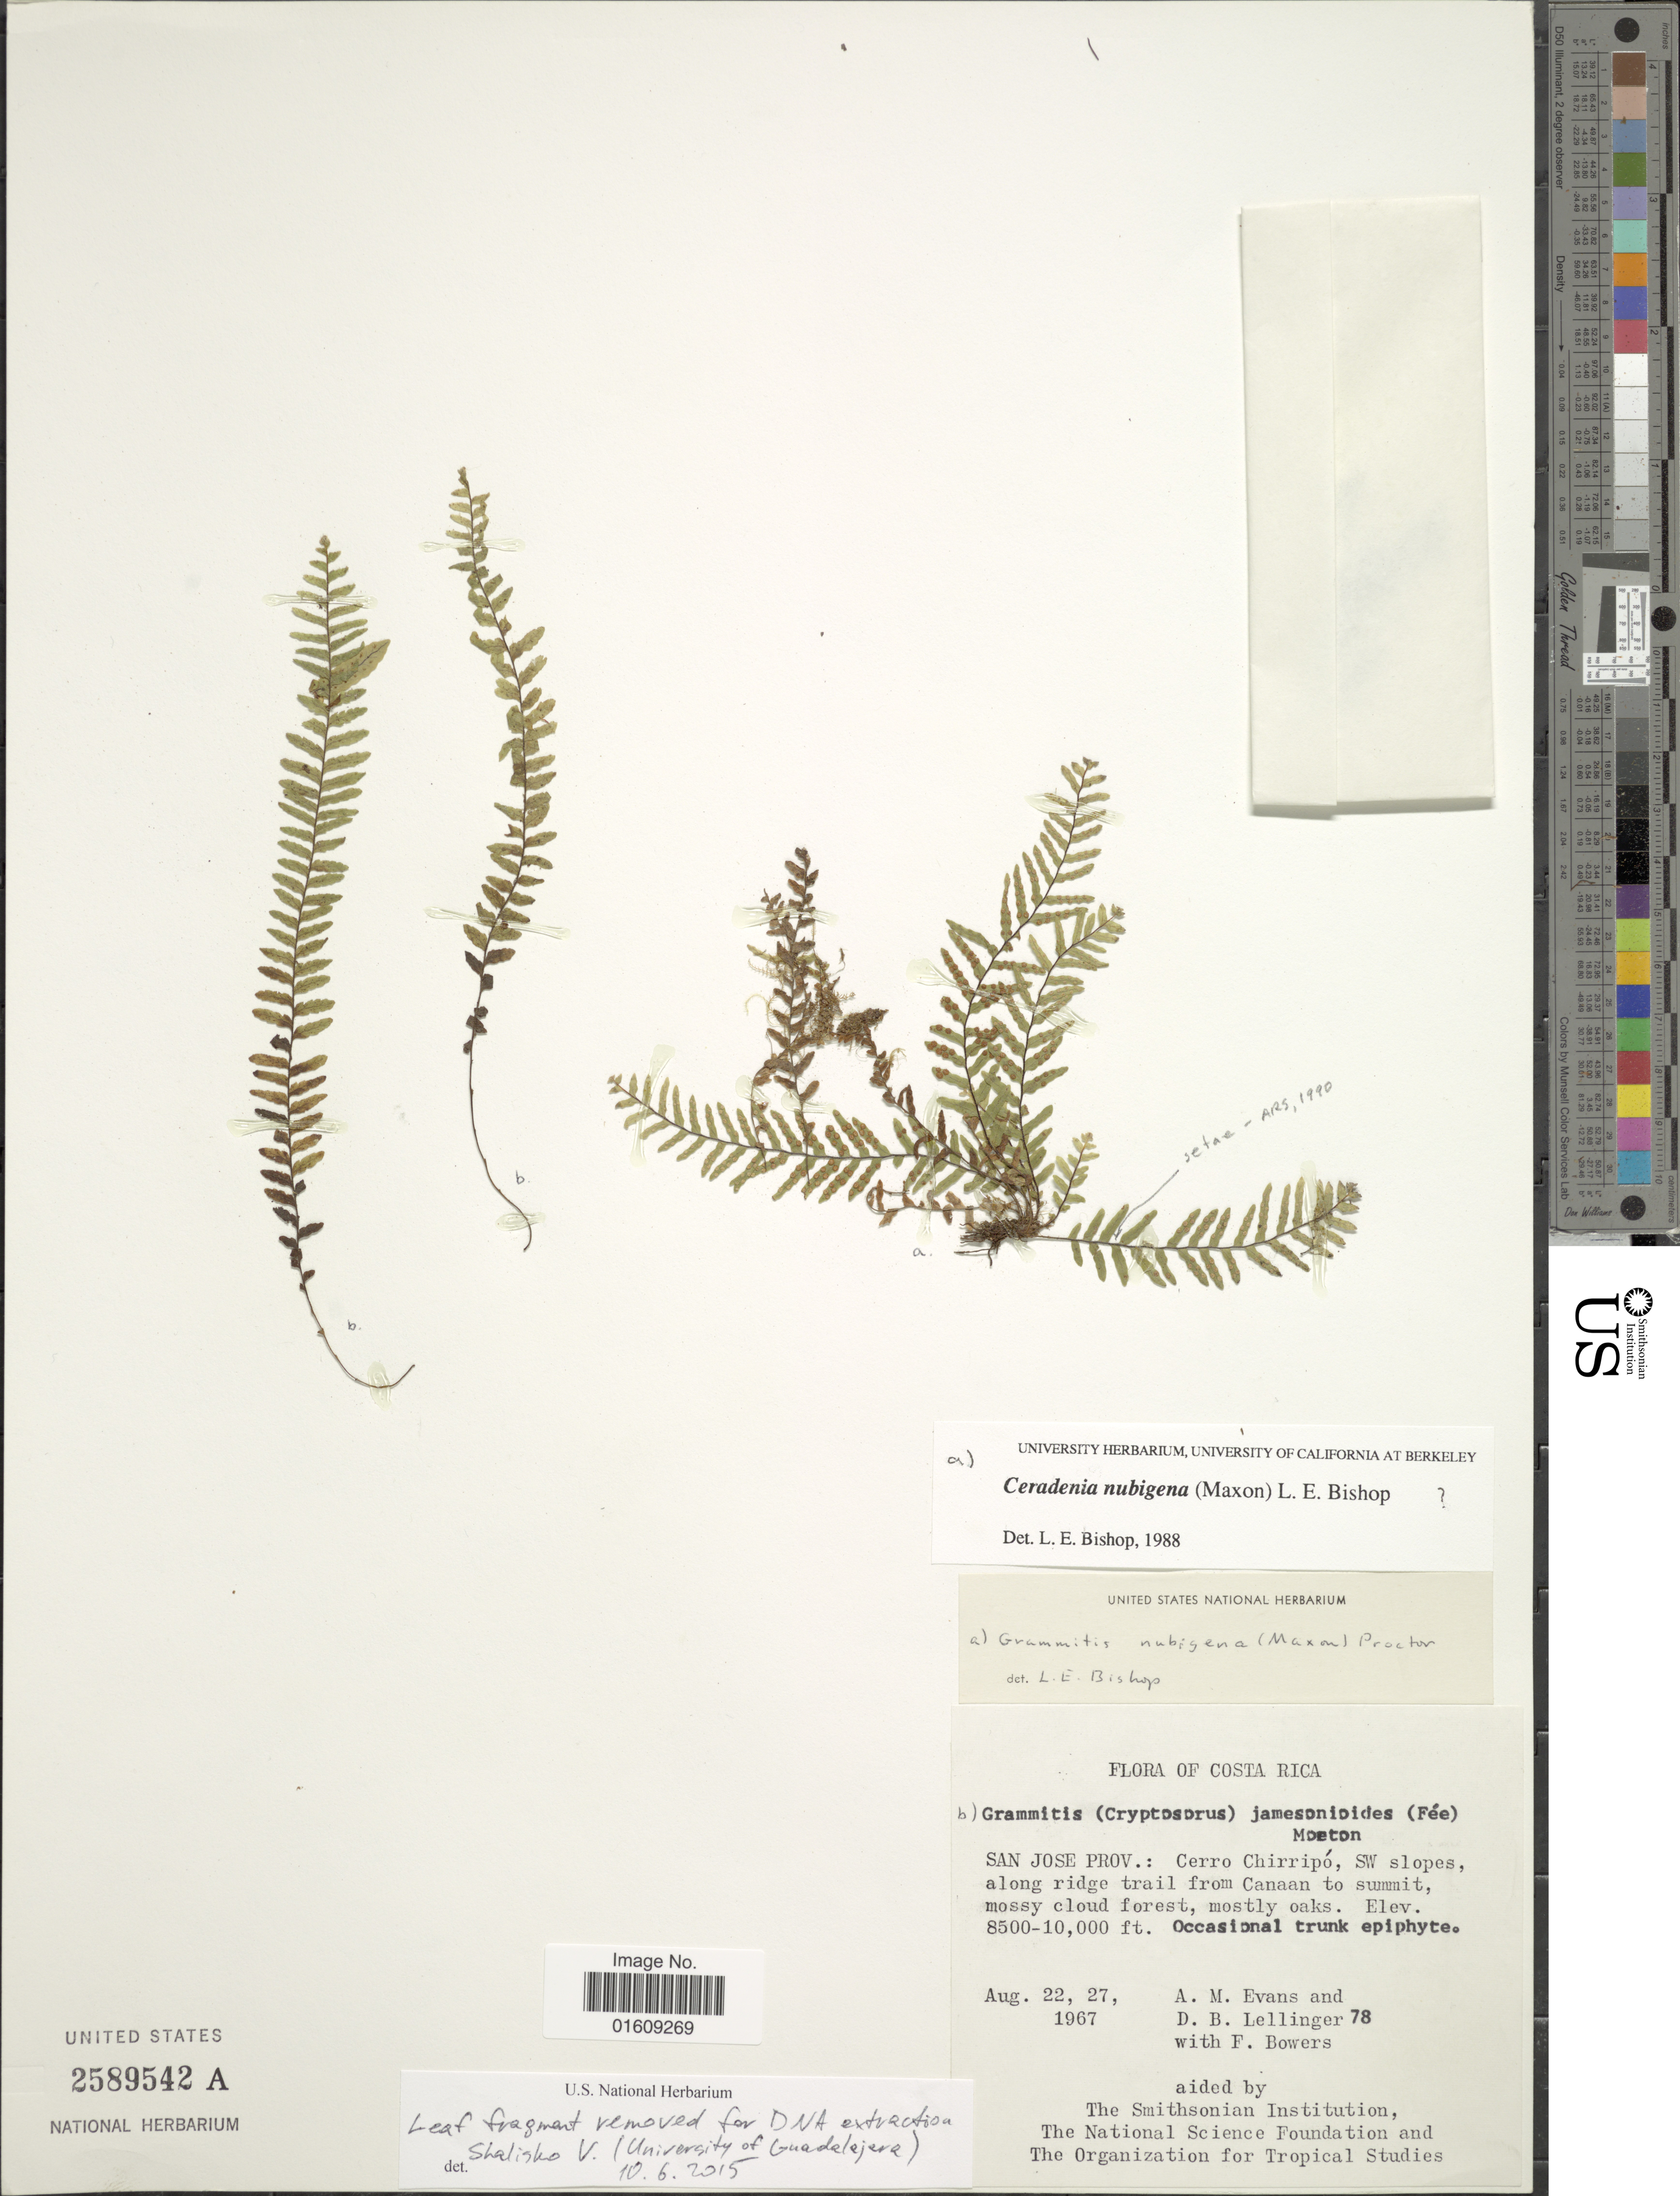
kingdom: Plantae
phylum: Tracheophyta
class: Polypodiopsida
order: Polypodiales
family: Polypodiaceae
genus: Ceradenia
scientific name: Ceradenia nubigena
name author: (Maxon) L.E. Bishop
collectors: A. M. Evans, D. B. Lellinger & F. Bowers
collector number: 78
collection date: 1967-08-22/1967-08-27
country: Costa Rica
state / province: San José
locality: Costa Rica, San Jose Prov.: Cerro Chirripó, SW slopes, along ridge trail from Canaan to summit.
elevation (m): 2591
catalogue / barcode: US 2589542A